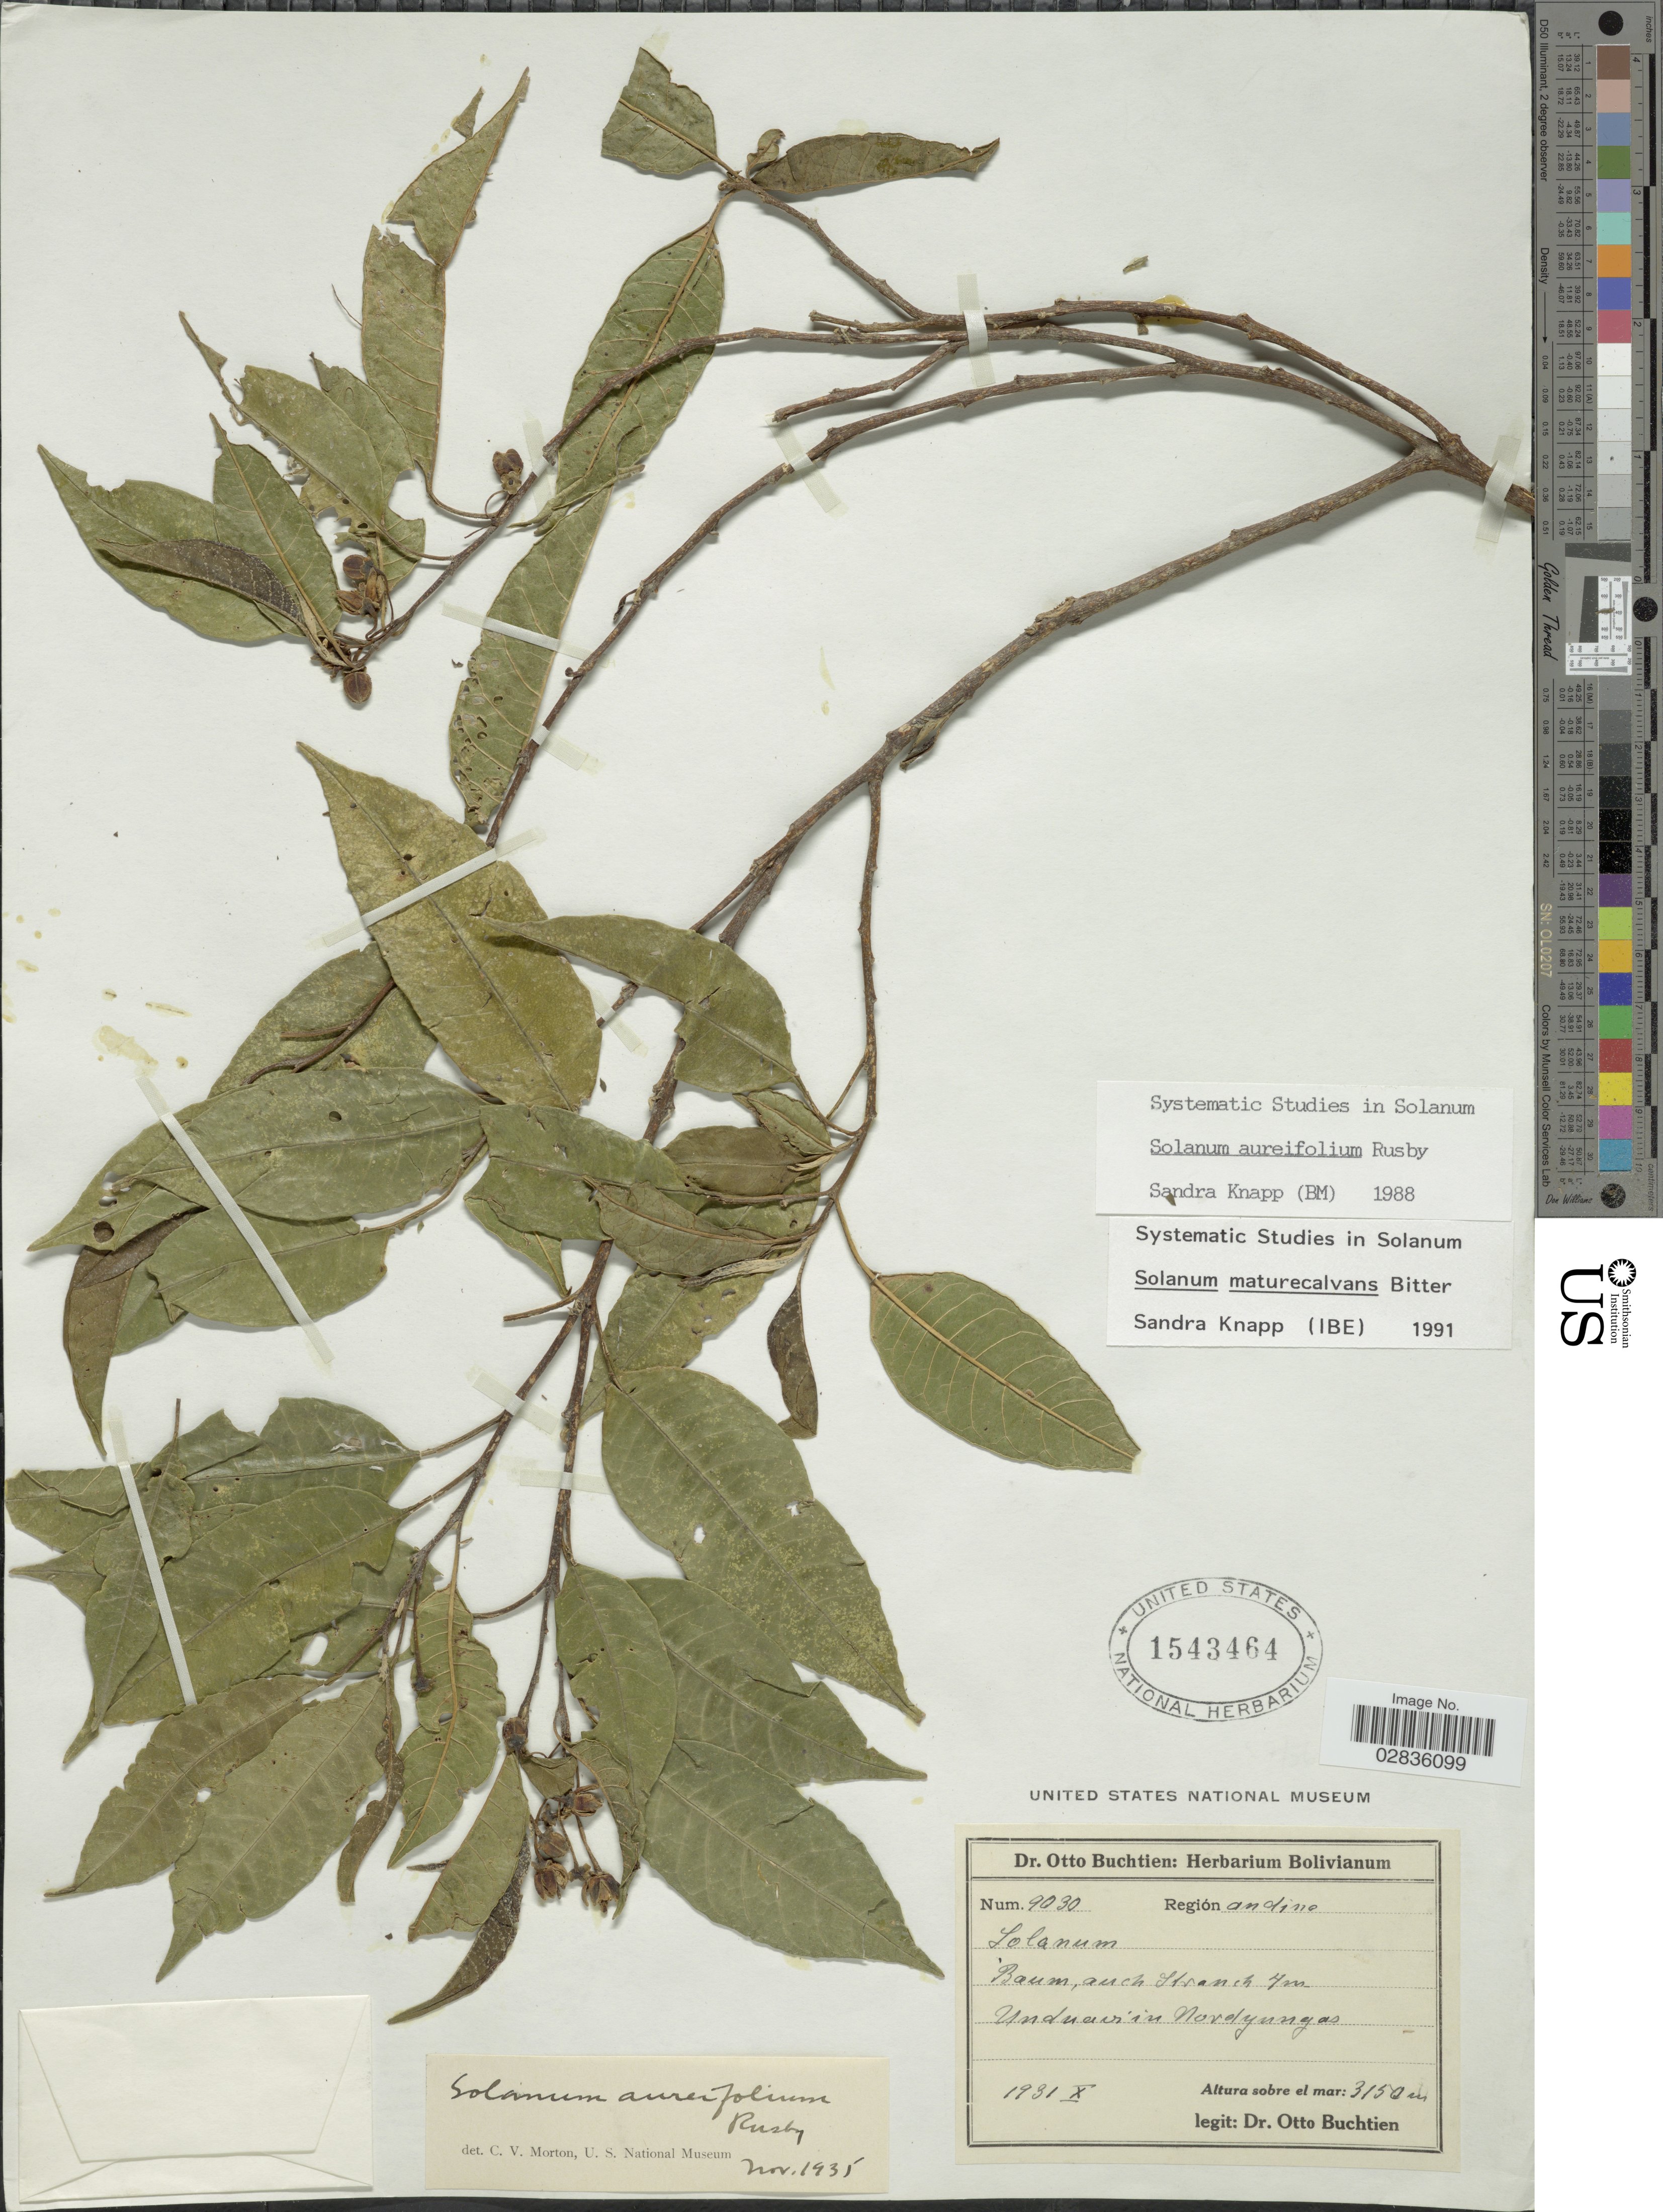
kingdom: Plantae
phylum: Tracheophyta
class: Magnoliopsida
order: Solanales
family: Solanaceae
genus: Solanum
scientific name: Solanum maturecalvans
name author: Bitter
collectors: O. Buchtien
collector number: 9030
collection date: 1931-10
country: Bolivia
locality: Unduavi Nordyungas.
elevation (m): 3150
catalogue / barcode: US 1543464